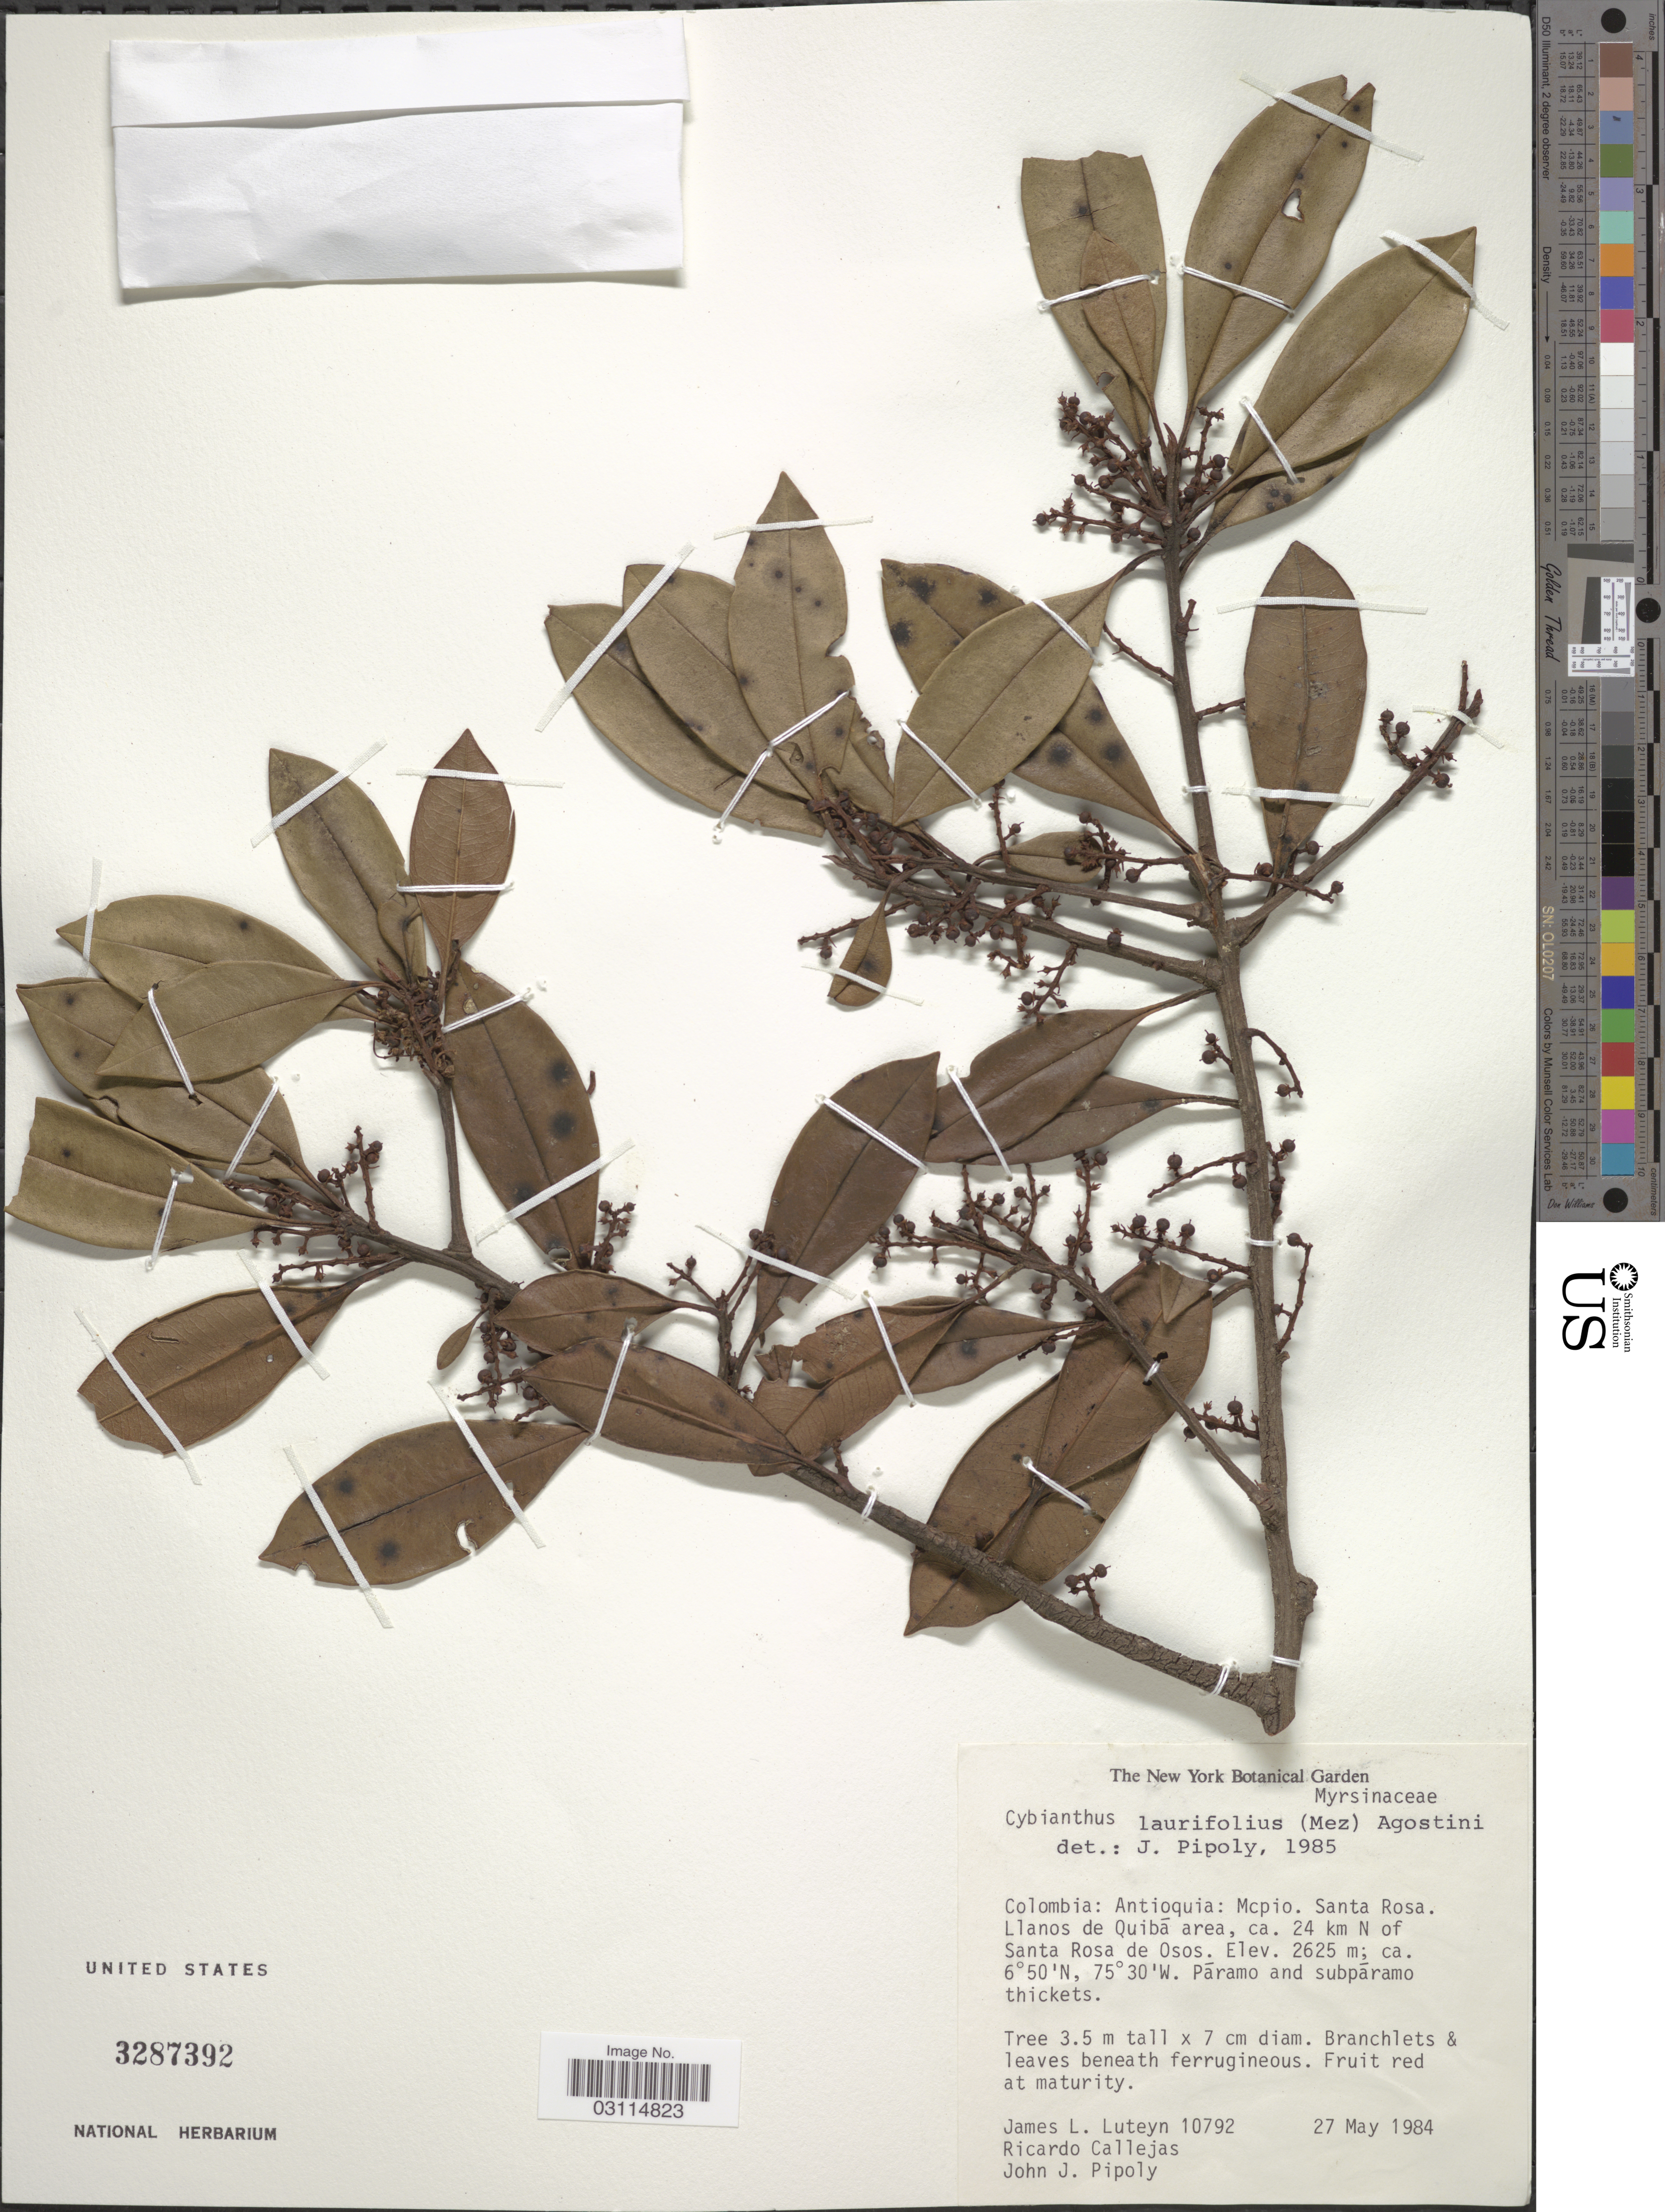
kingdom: Plantae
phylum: Tracheophyta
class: Magnoliopsida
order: Ericales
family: Primulaceae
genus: Cybianthus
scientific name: Cybianthus laurifolius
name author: (Mez) G. Agostini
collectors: J. Luteyn, R. Callejas & J. J. Pipoly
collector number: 10792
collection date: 1984-05-27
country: Colombia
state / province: Antioquia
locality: Mcpio. Santa Rosa. Llanos de Quibá area, ca. 24 km N of Santa Rosa de Osos.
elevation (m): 2625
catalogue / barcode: US 3287392